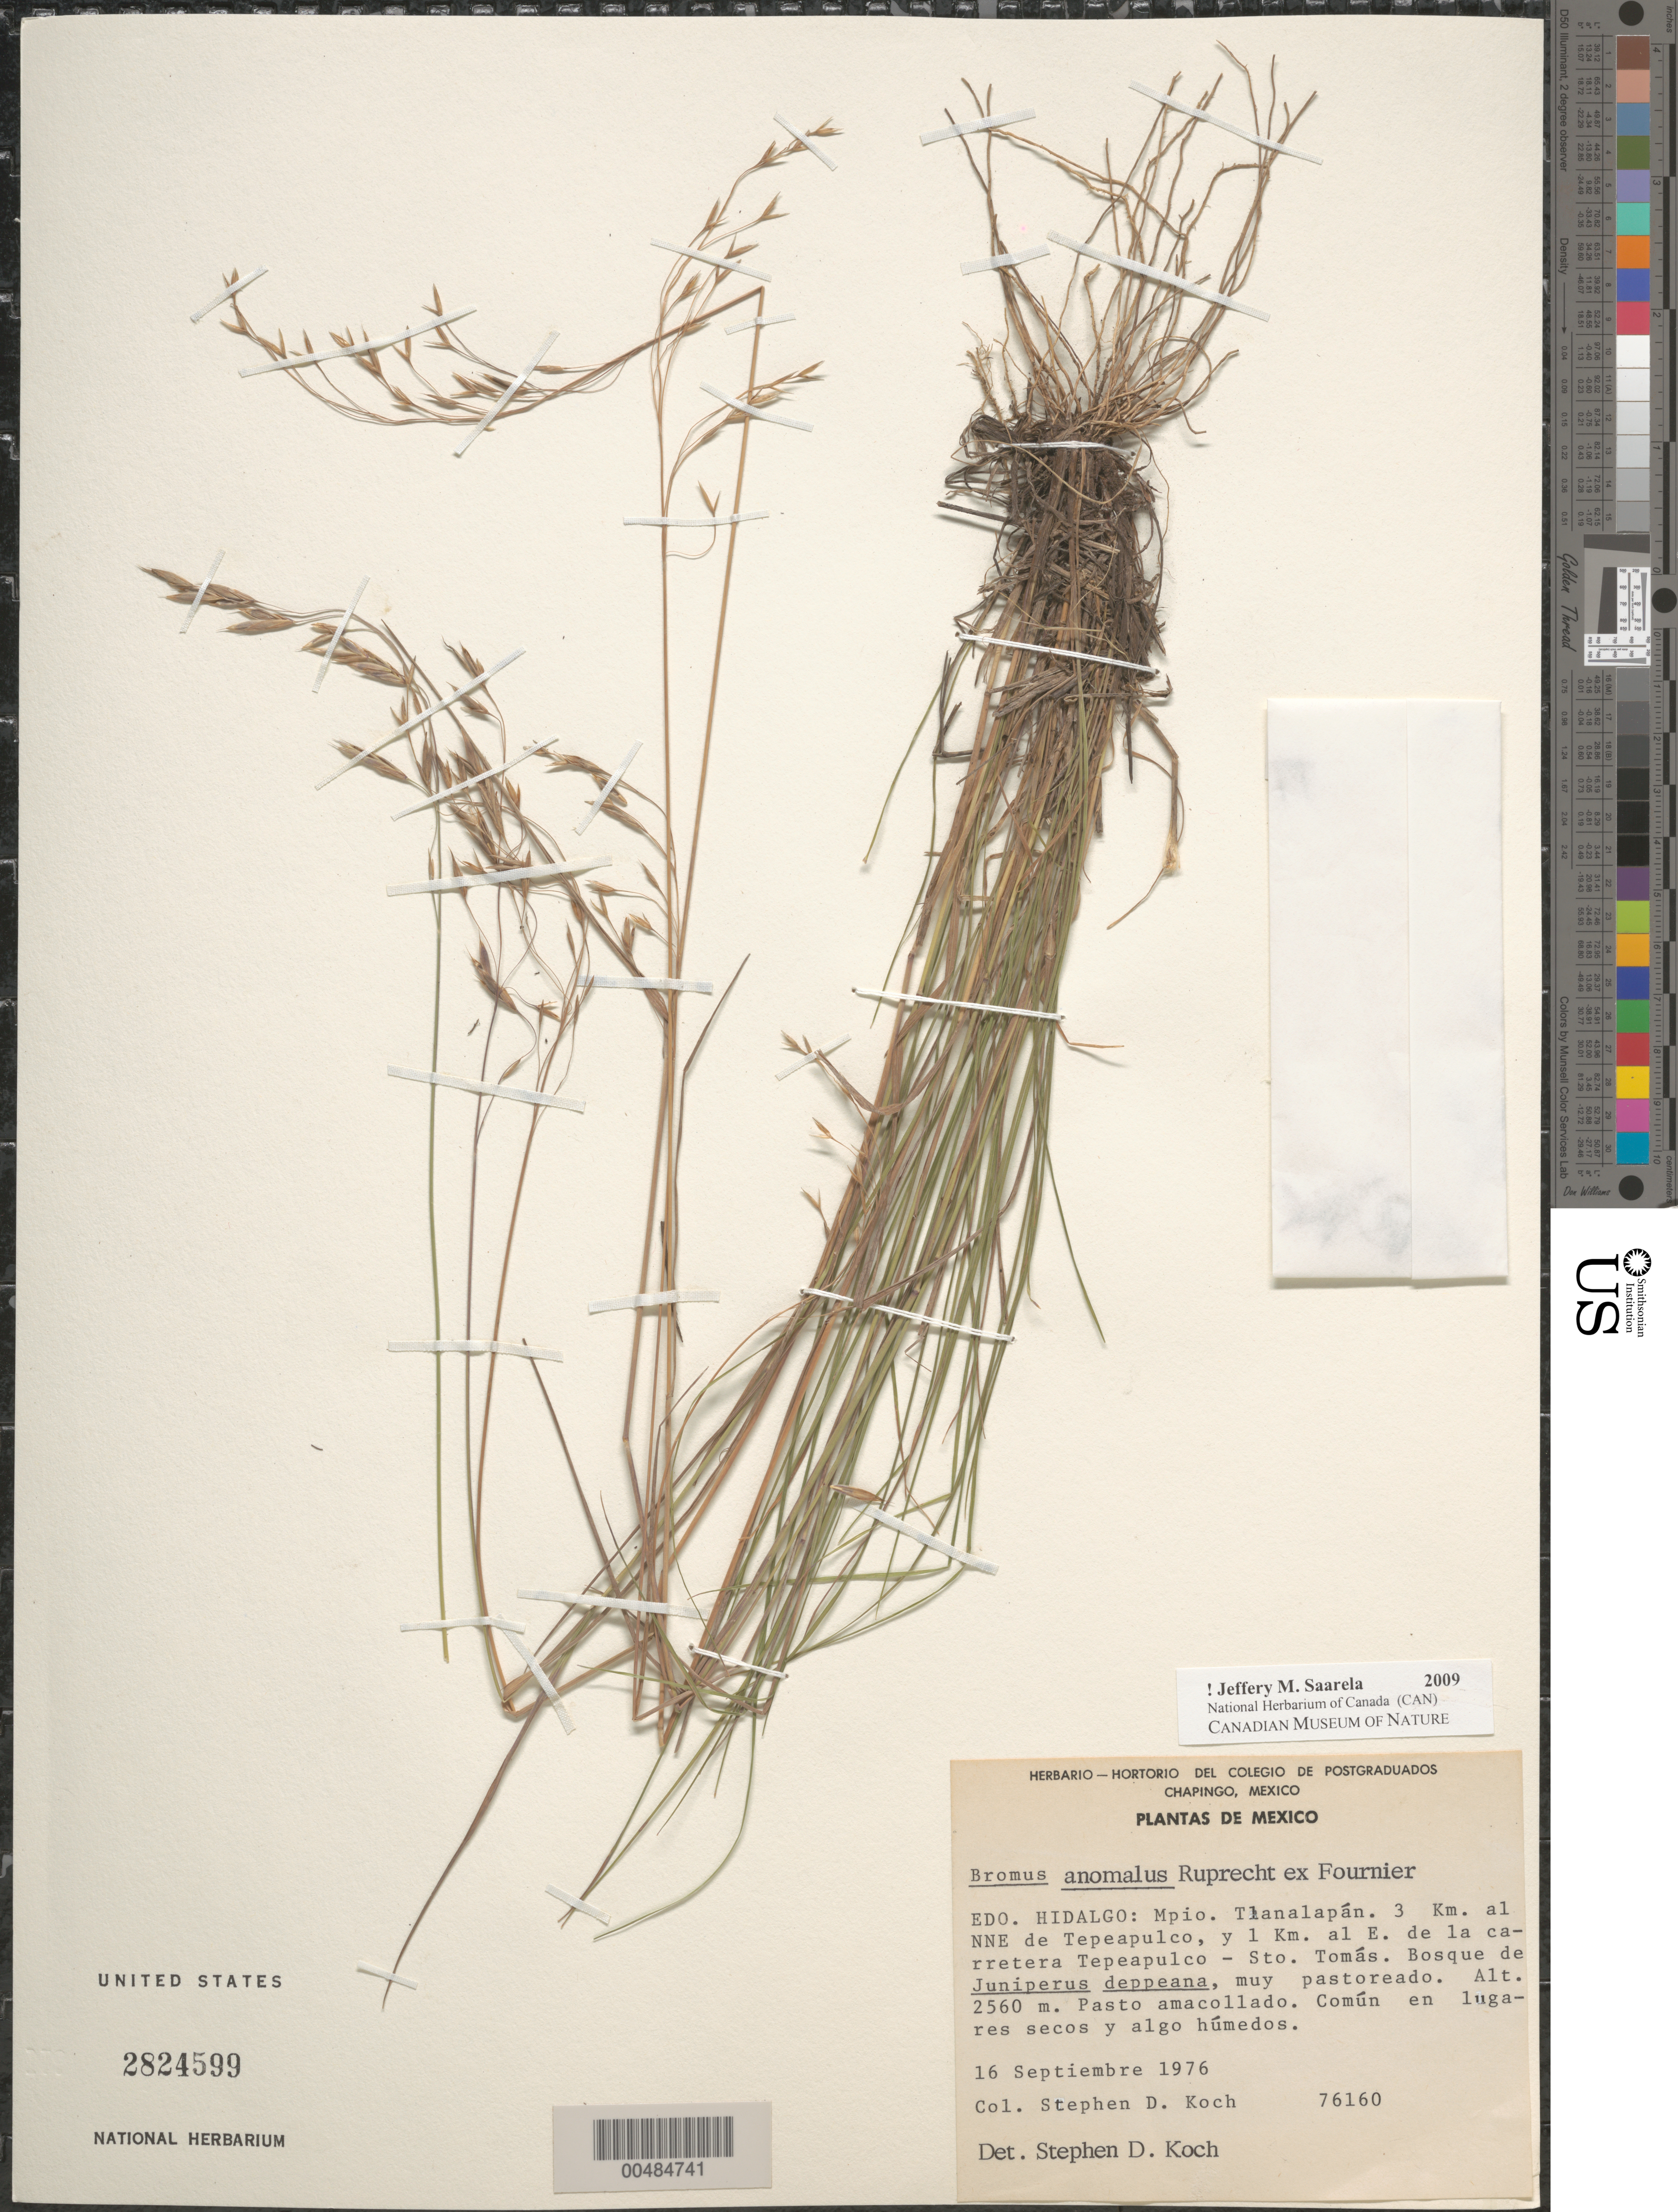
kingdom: Plantae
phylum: Tracheophyta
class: Liliopsida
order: Poales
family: Poaceae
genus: Bromus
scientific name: Bromus anomalus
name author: Rupr. ex E. Fourn.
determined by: Koch, S. D.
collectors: S. D. Koch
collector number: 76160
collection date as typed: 16 Sep 1976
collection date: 1976-09-16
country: Mexico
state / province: Hidalgo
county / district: Tlanalapán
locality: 3 km al NNE de Tepeapulco, and 1 km al E de la carretera Tepeapulco - Sto. Tomás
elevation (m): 2560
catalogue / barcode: US 2824599